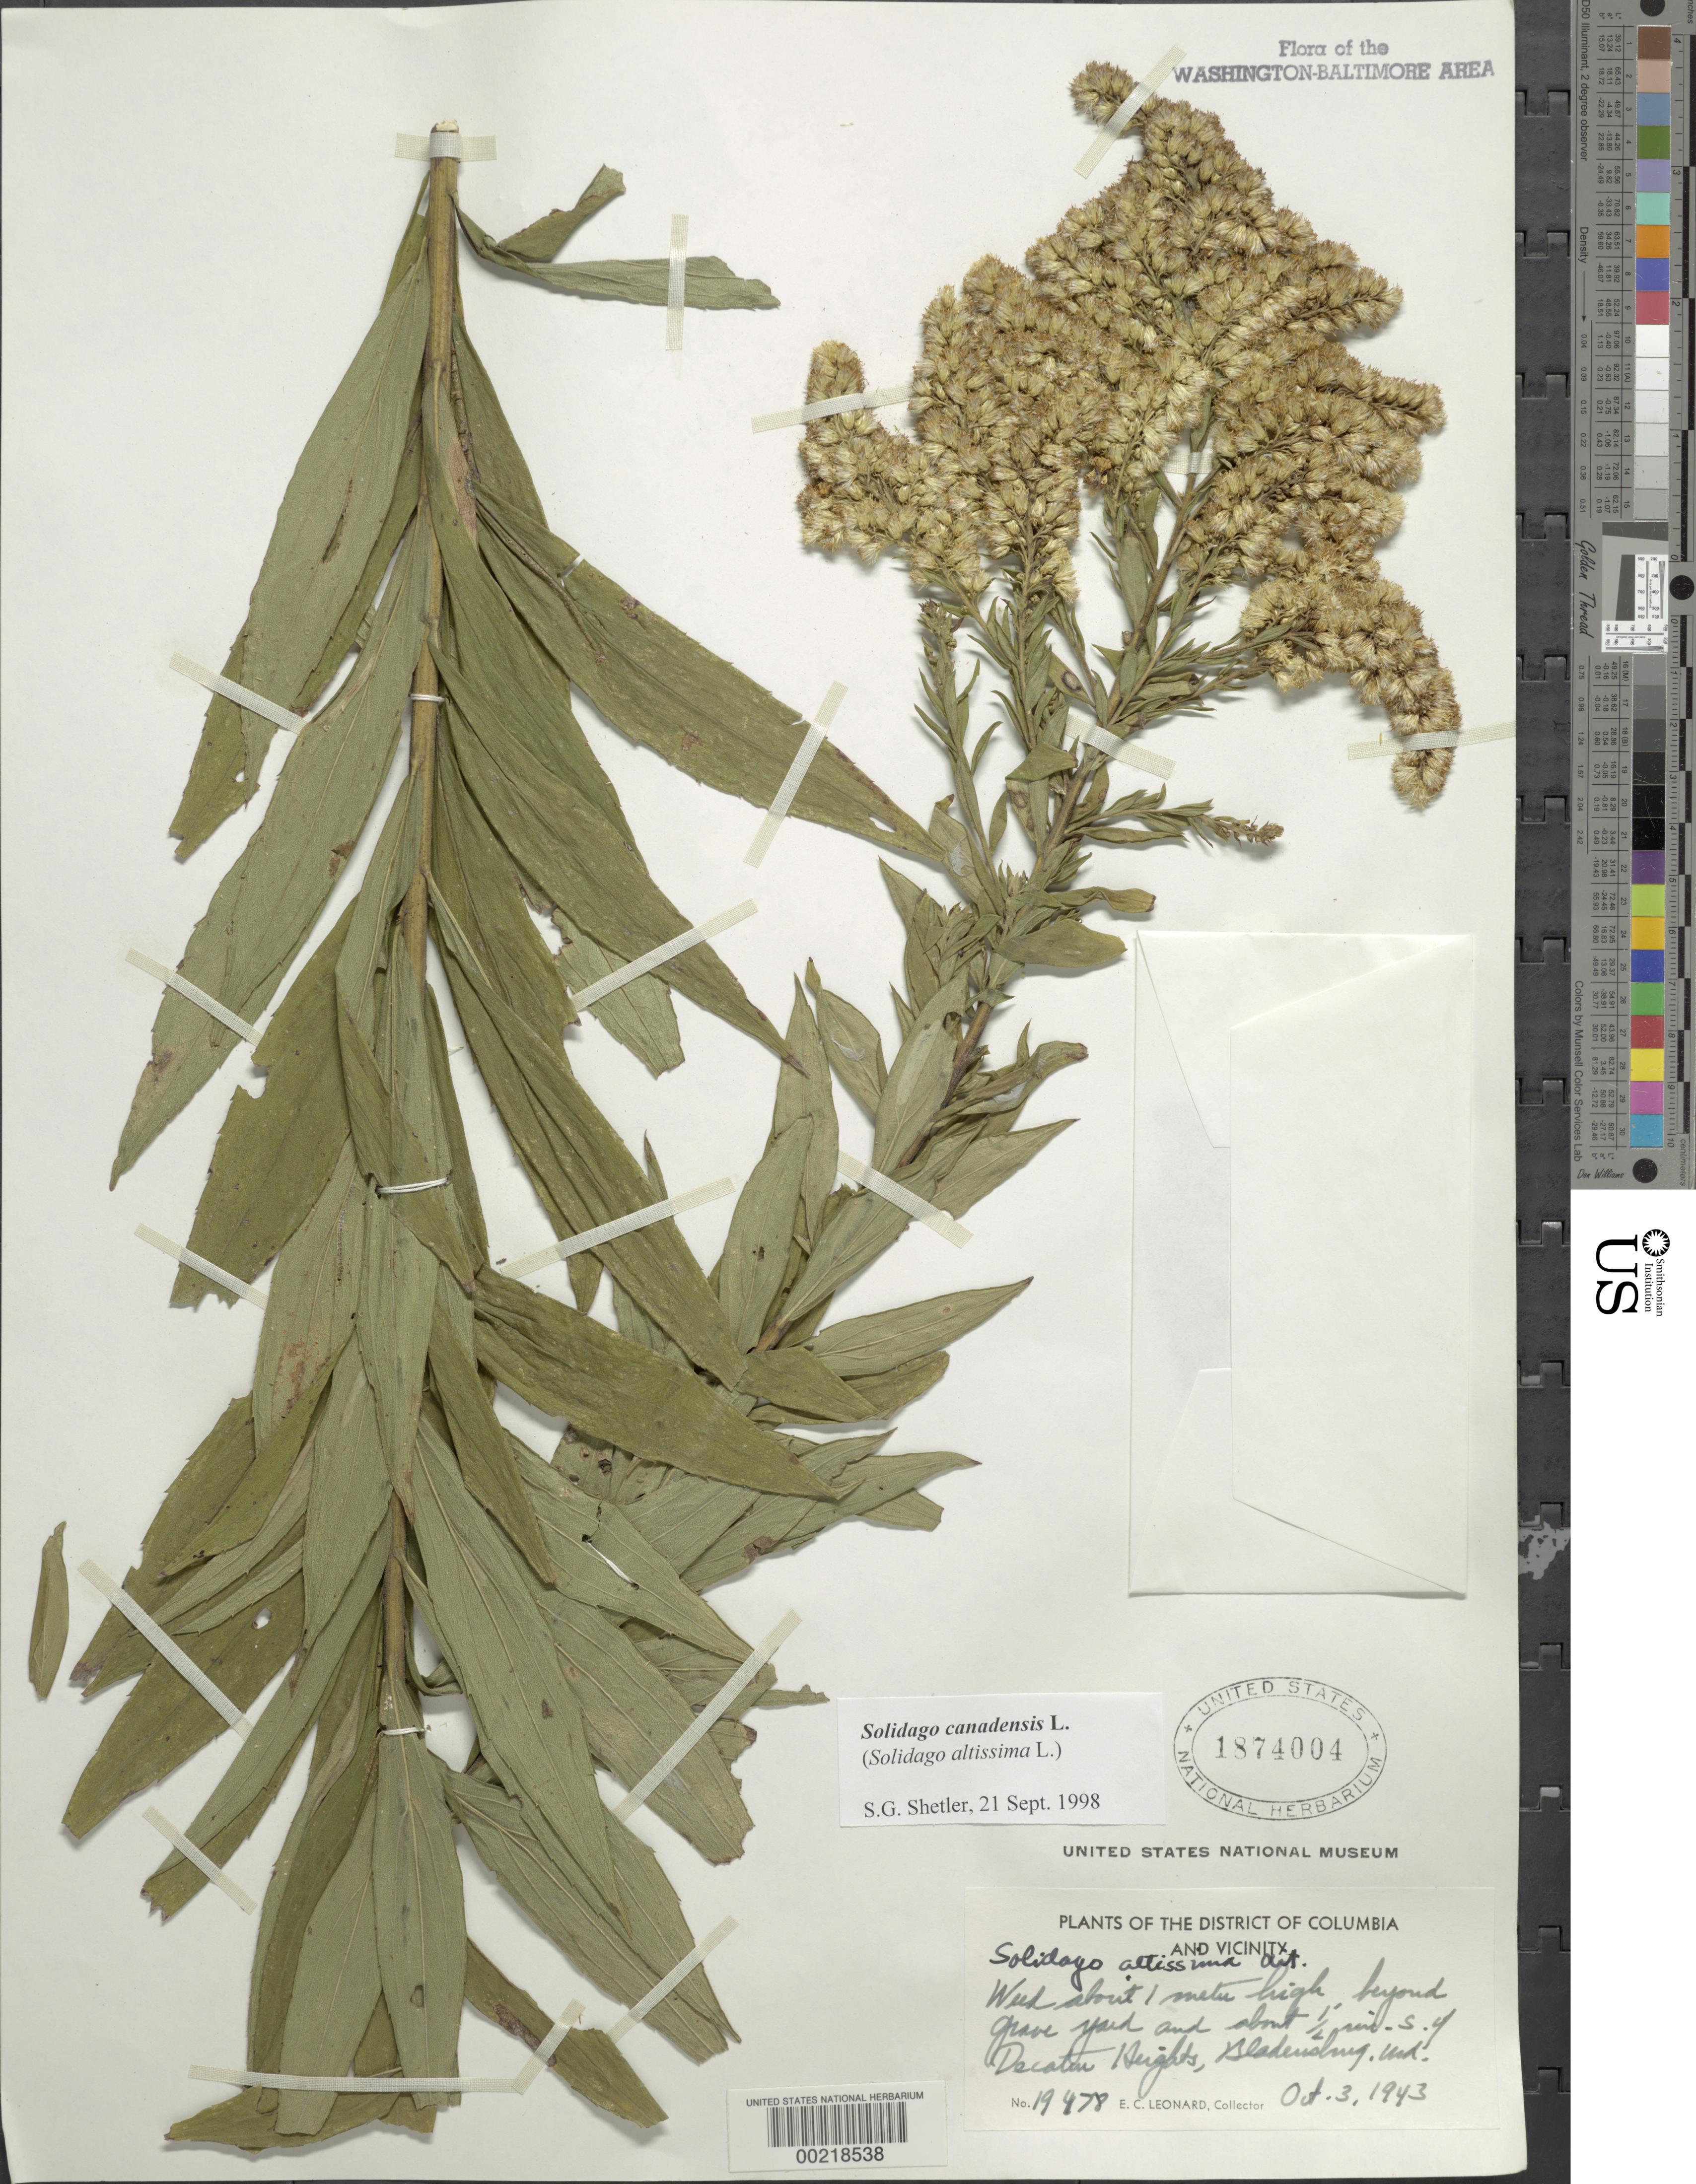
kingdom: Plantae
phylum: Tracheophyta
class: Magnoliopsida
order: Asterales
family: Asteraceae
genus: Solidago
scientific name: Solidago canadensis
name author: L.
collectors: E. C. Leonard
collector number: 19478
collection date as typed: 03 Oct 1943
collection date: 1943-10-03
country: United States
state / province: Maryland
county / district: Prince George's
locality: South of Decatur Heights, Bladensburg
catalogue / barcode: US 1874004